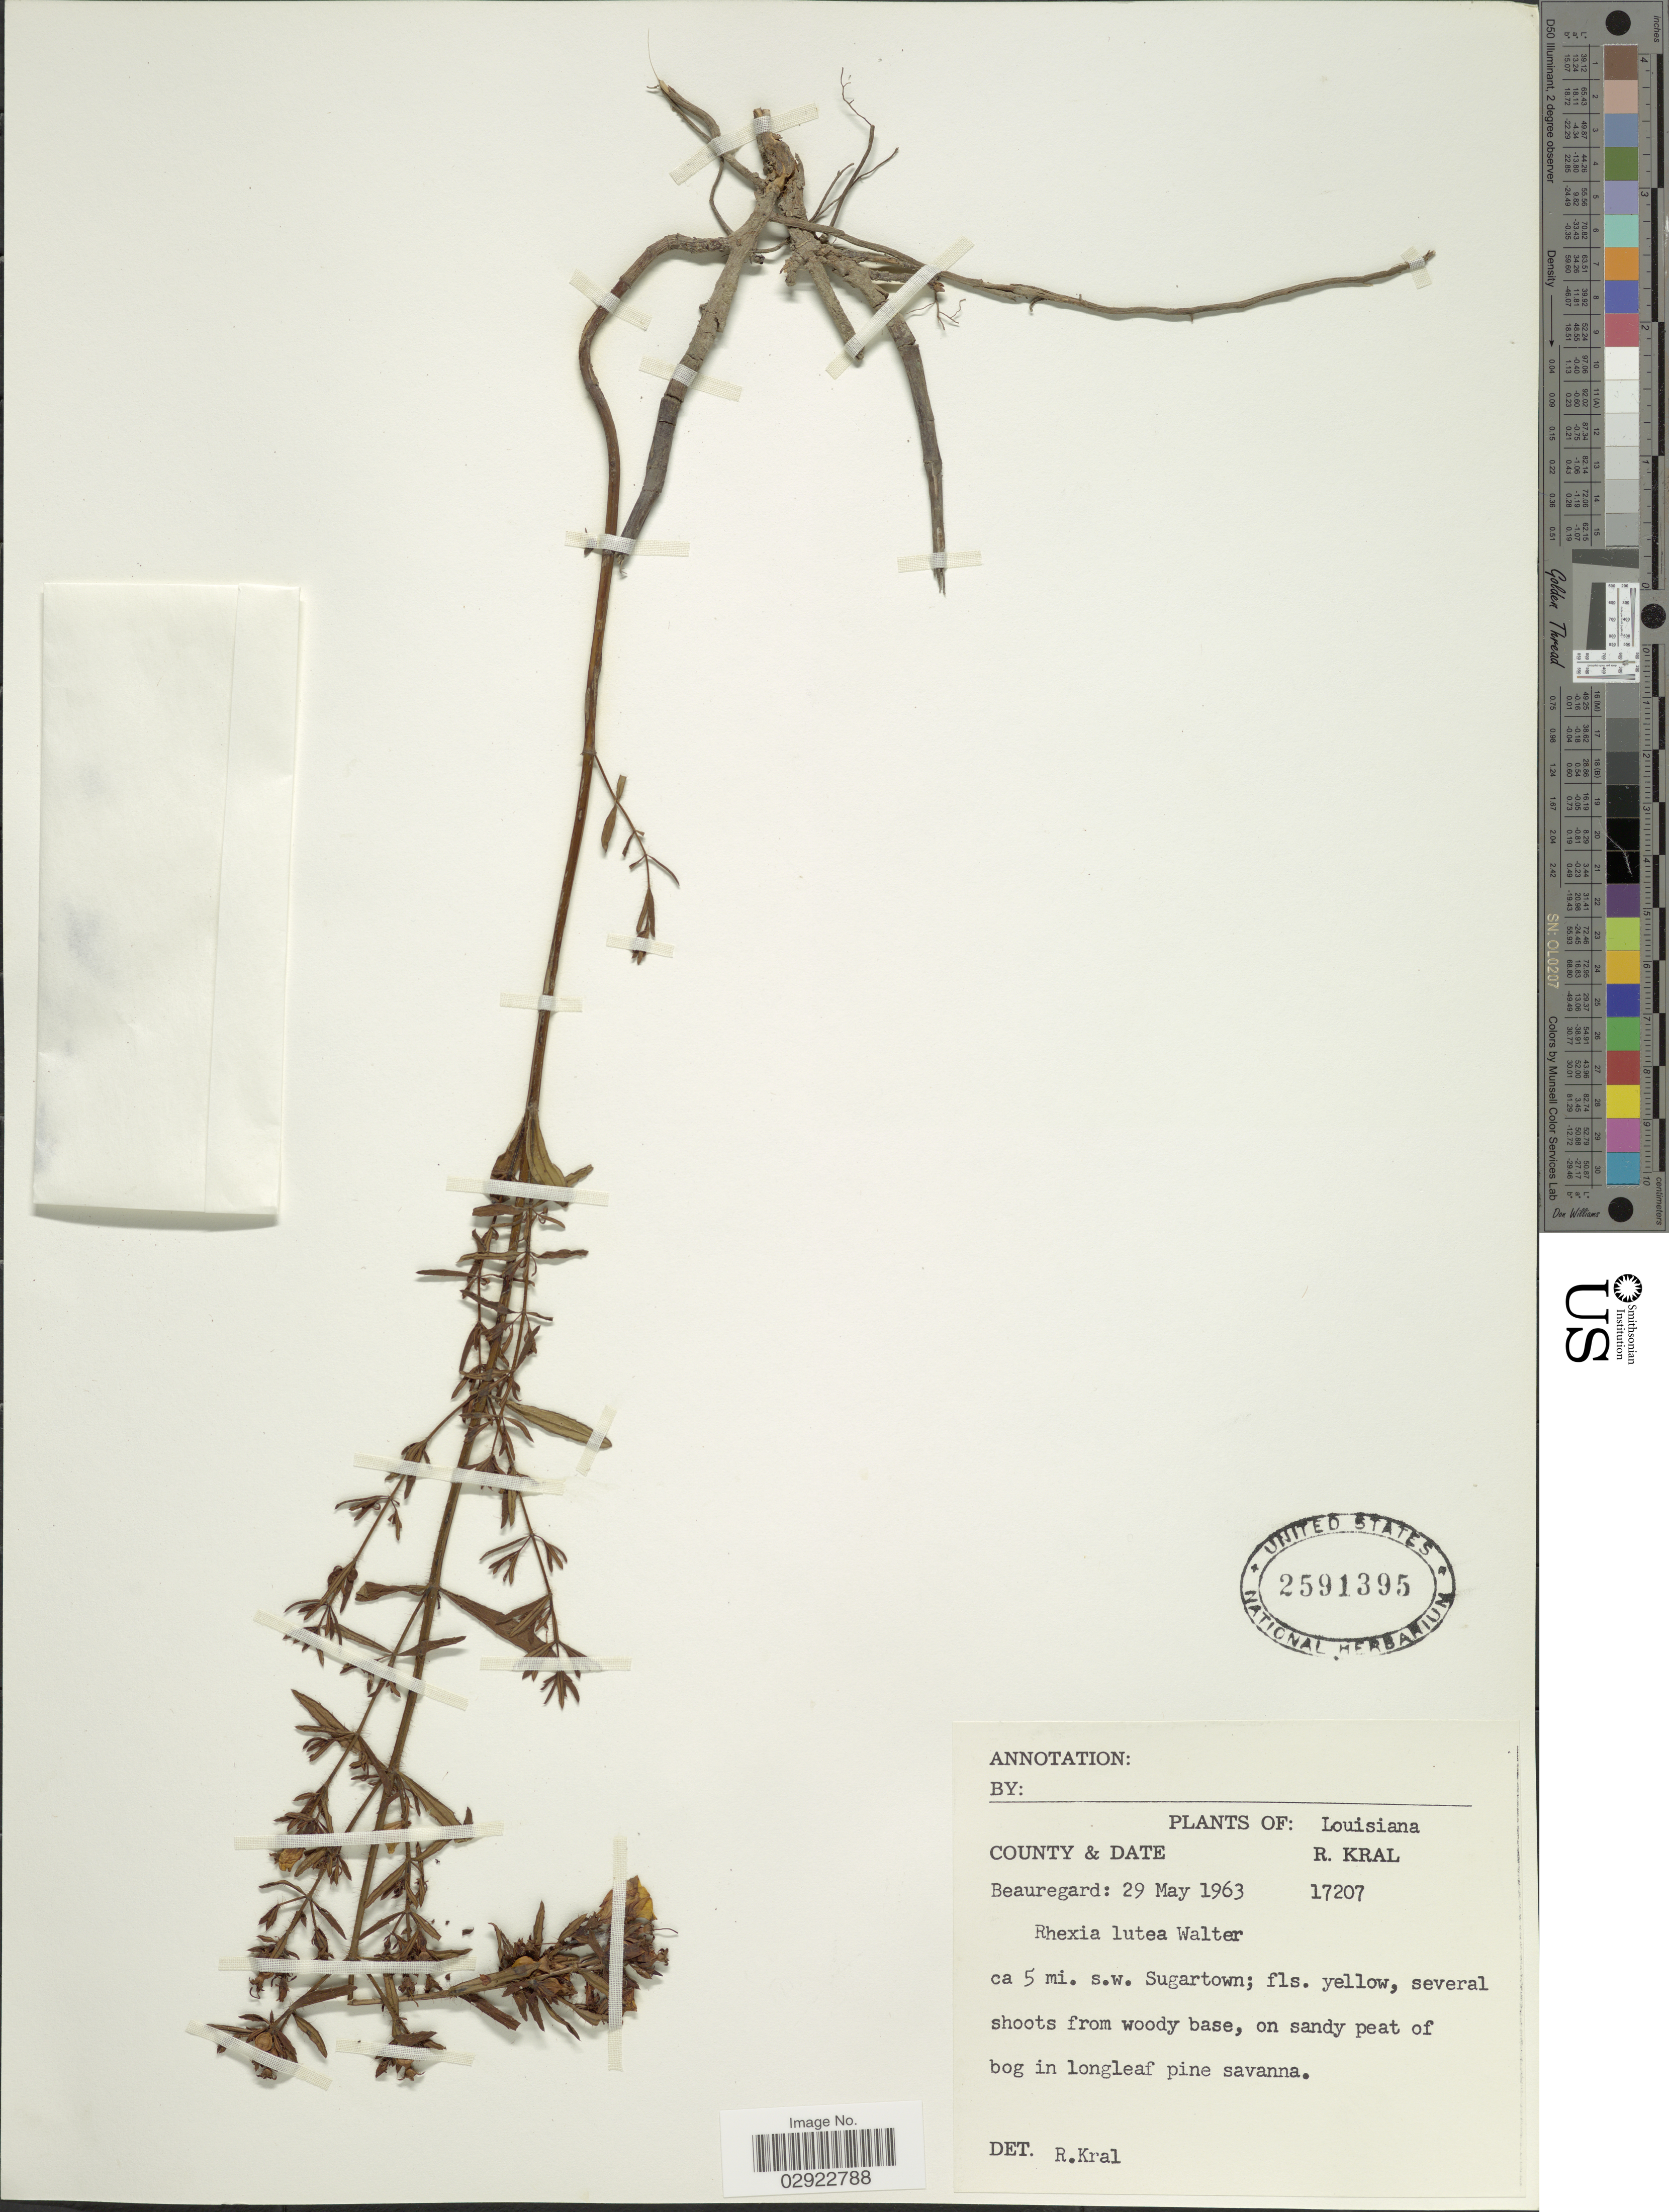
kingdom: Plantae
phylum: Tracheophyta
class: Magnoliopsida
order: Myrtales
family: Melastomataceae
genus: Rhexia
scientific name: Rhexia lutea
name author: Walter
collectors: R. Kral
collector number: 17207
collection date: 1963-05-29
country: United States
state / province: Louisiana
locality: Beauregard. Ca 5 mi. s.w. Sugartown.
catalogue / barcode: US 2591395